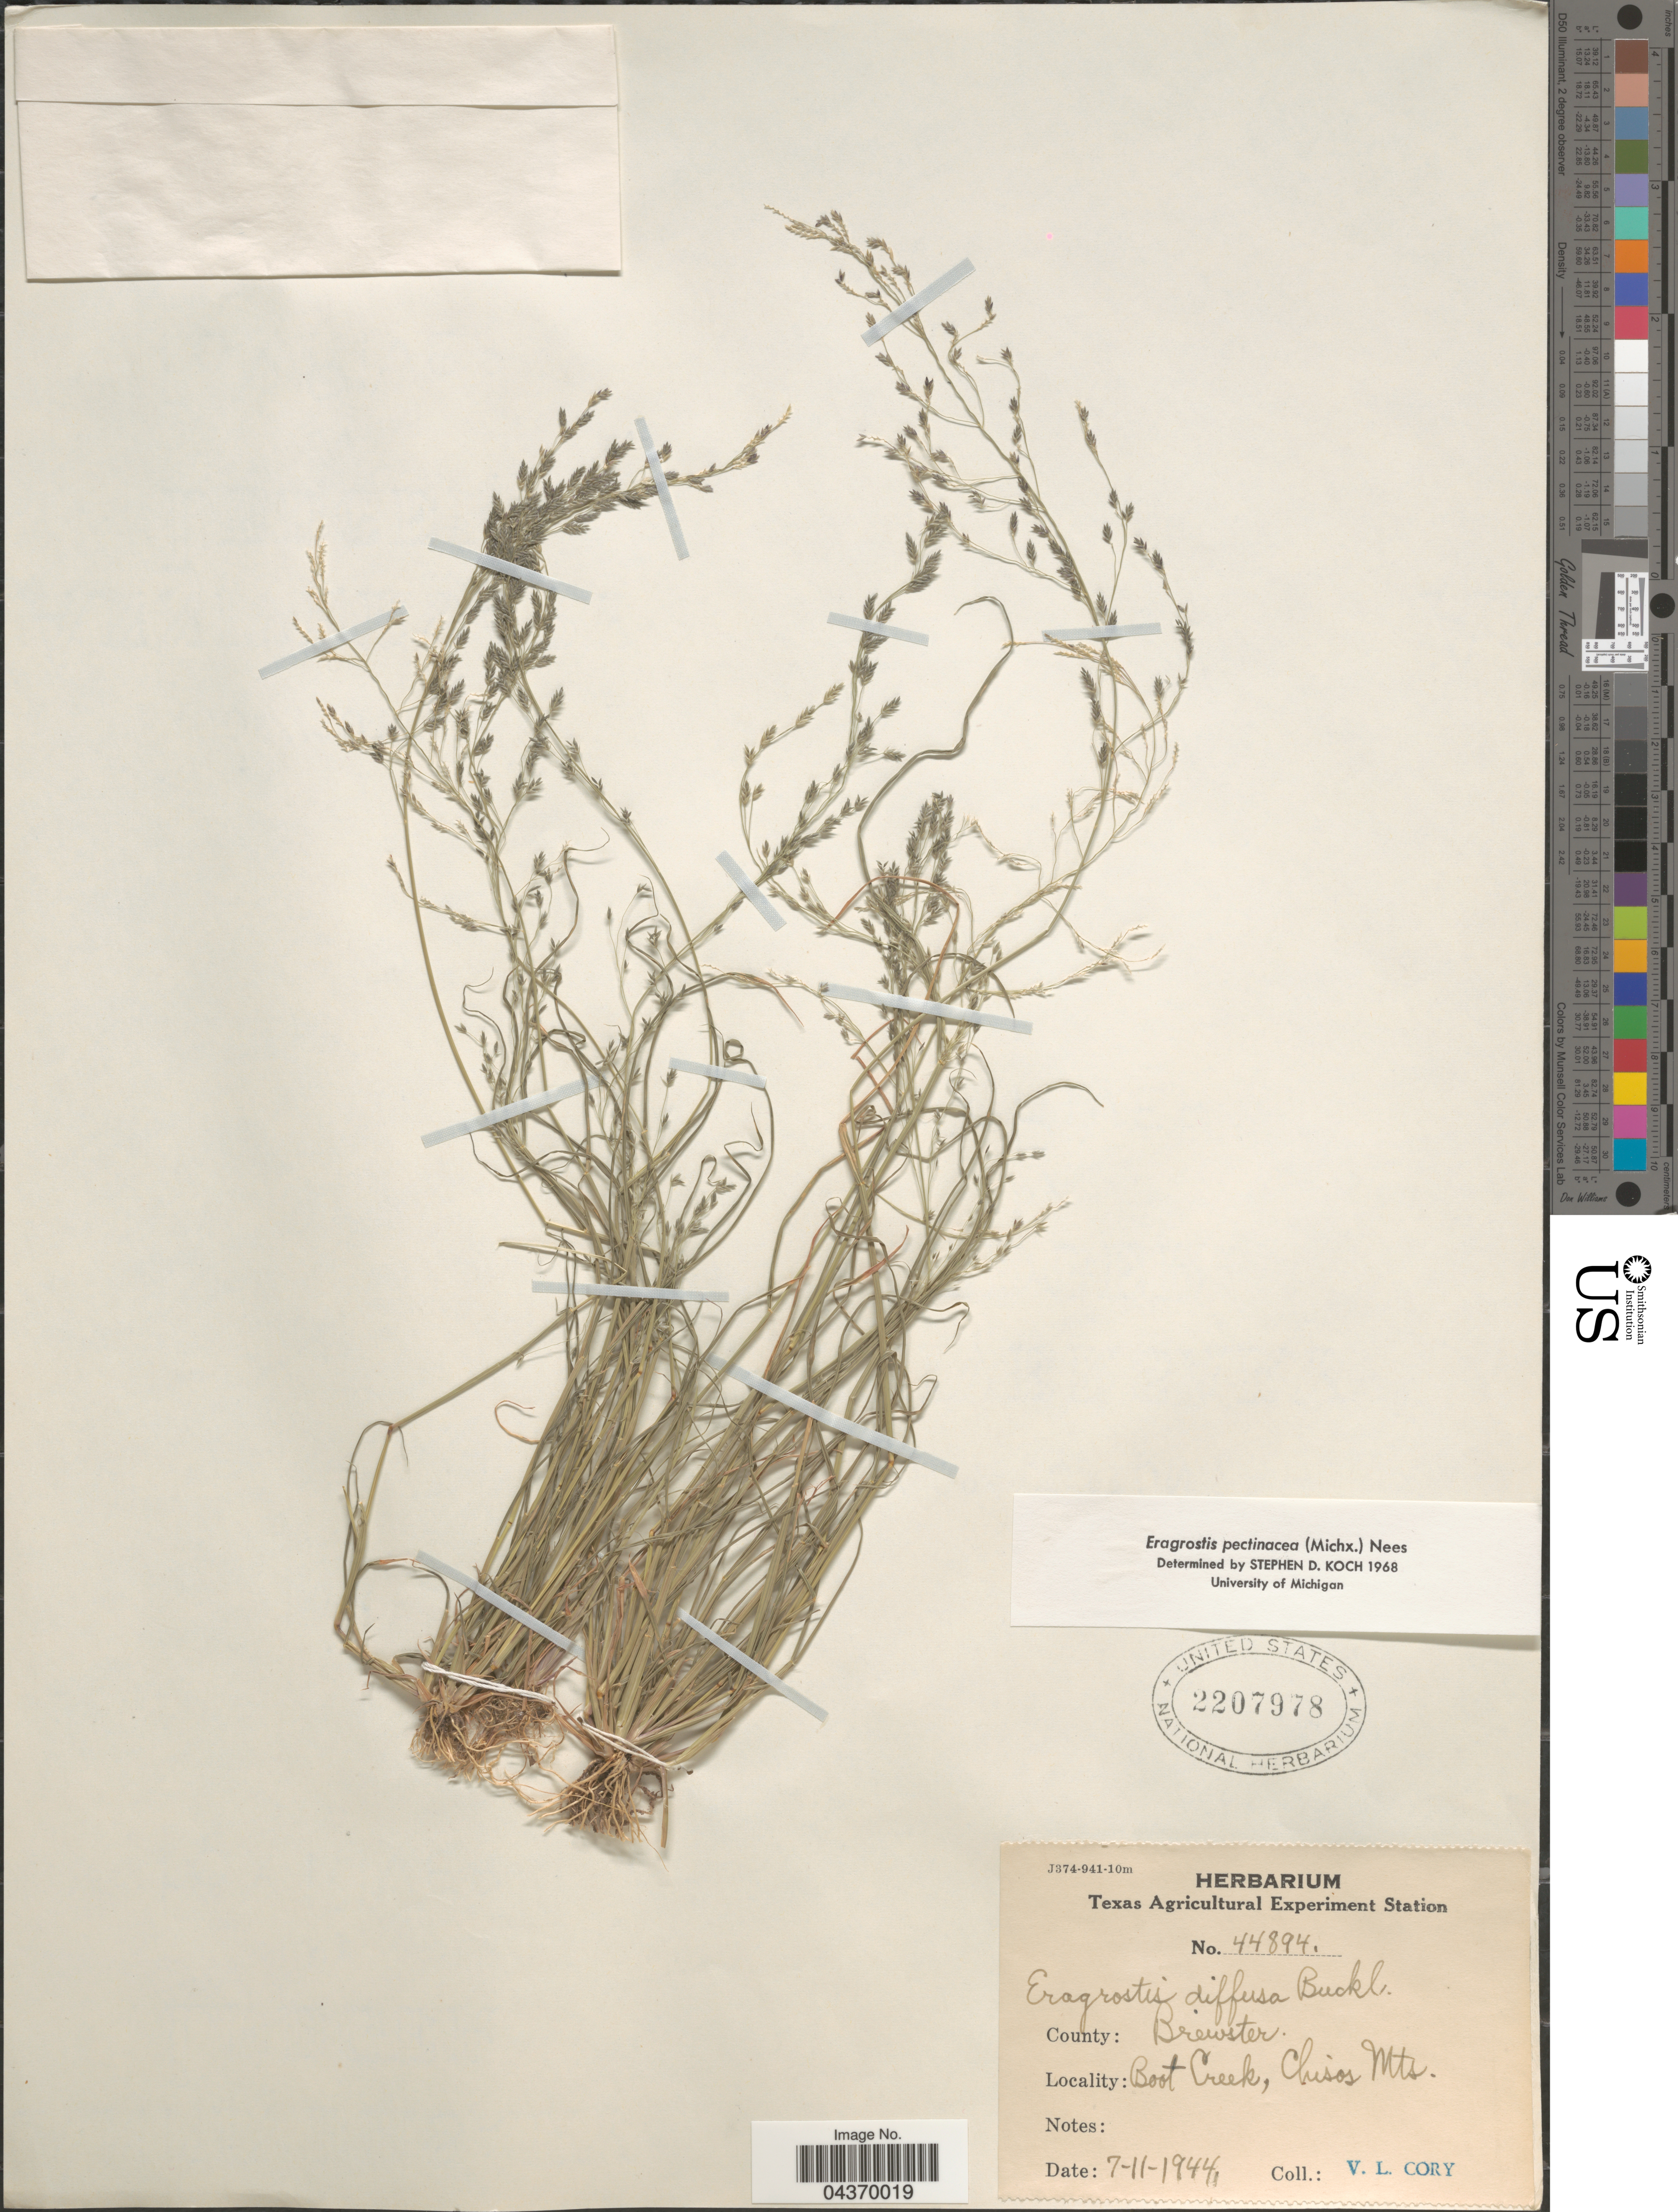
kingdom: Plantae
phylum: Tracheophyta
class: Liliopsida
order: Poales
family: Poaceae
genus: Eragrostis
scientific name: Eragrostis pectinacea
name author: (Michx.) Nees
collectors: V. Cory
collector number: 44894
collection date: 1944-07-11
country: United States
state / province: Texas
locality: County: Brewster. Boot Creek, Chisos Mts.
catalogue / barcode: US 2207978